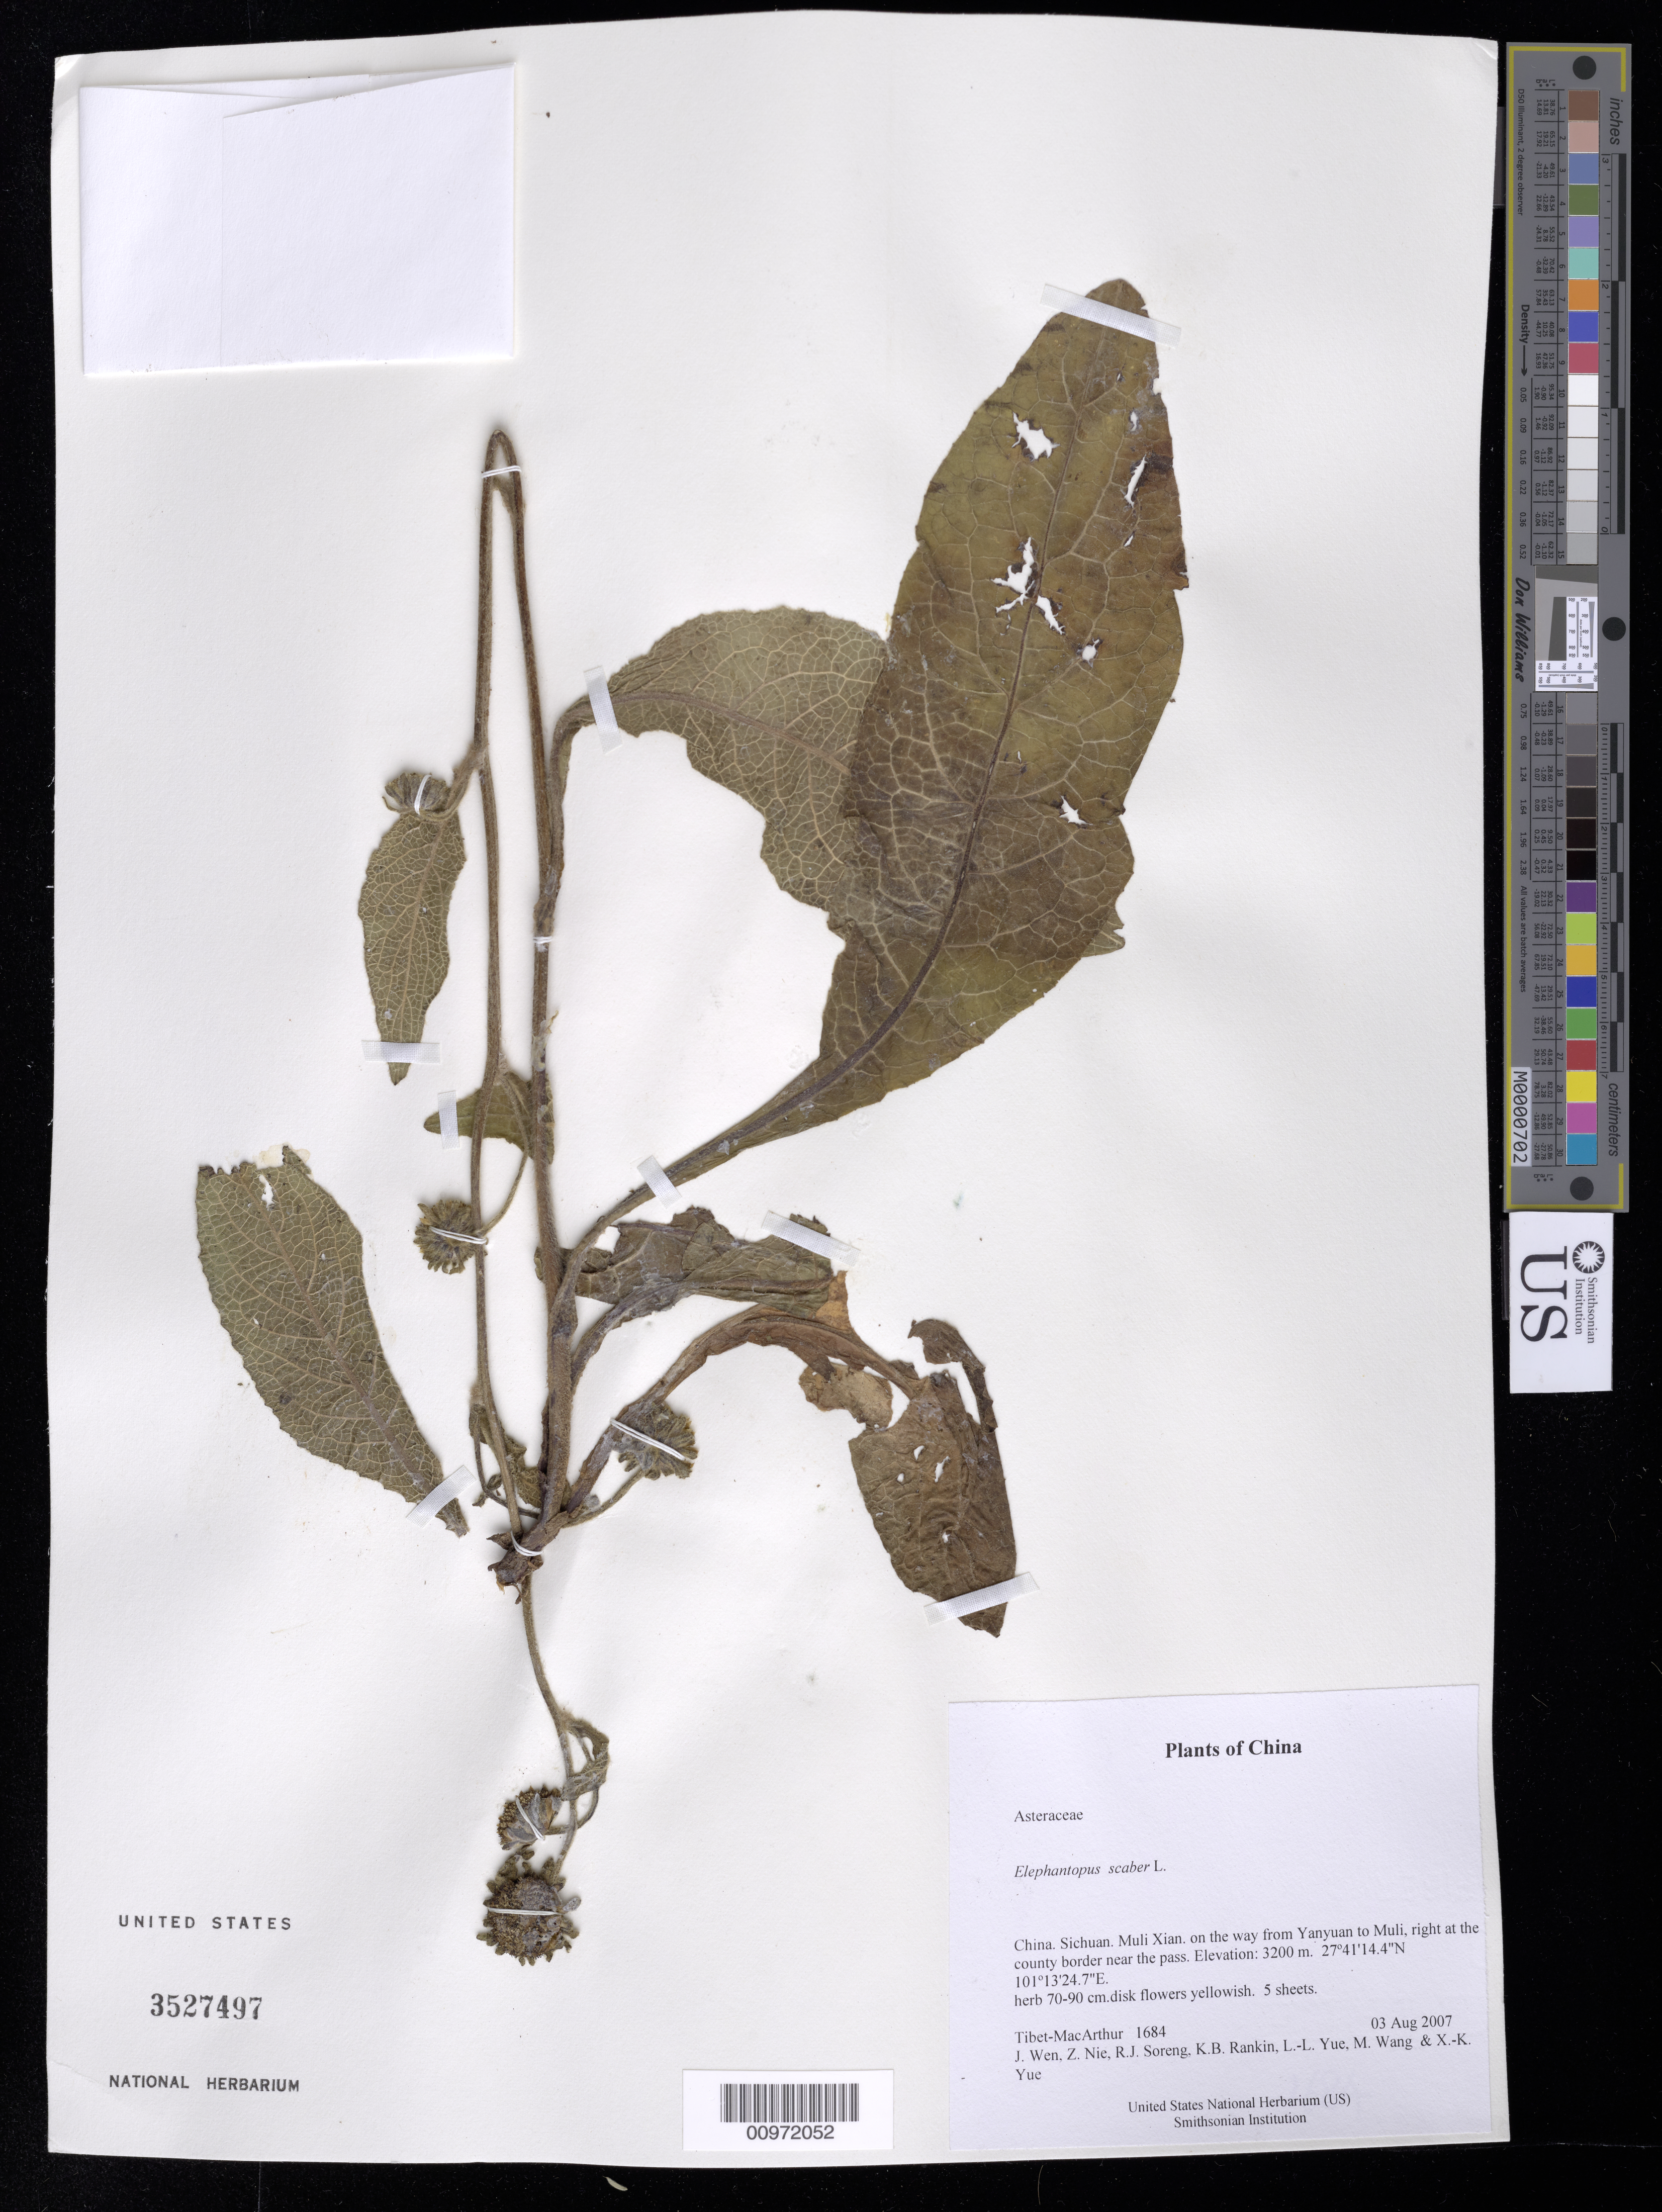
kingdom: Plantae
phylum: Tracheophyta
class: Magnoliopsida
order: Asterales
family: Asteraceae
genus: Elephantopus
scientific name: Elephantopus scaber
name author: L.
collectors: Tibet-MacArthur, J. Wen, Z. Nie, R. J. Soreng, K. Rankin, L. Yue, M. Wang & X. Yue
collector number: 1684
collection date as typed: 03 Aug 2007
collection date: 2007-08-03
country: China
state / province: Sichuan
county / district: Muli Xian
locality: on the way from Yanyuan to Muli, right at the county border near the pass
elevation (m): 3200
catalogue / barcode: US 3527497